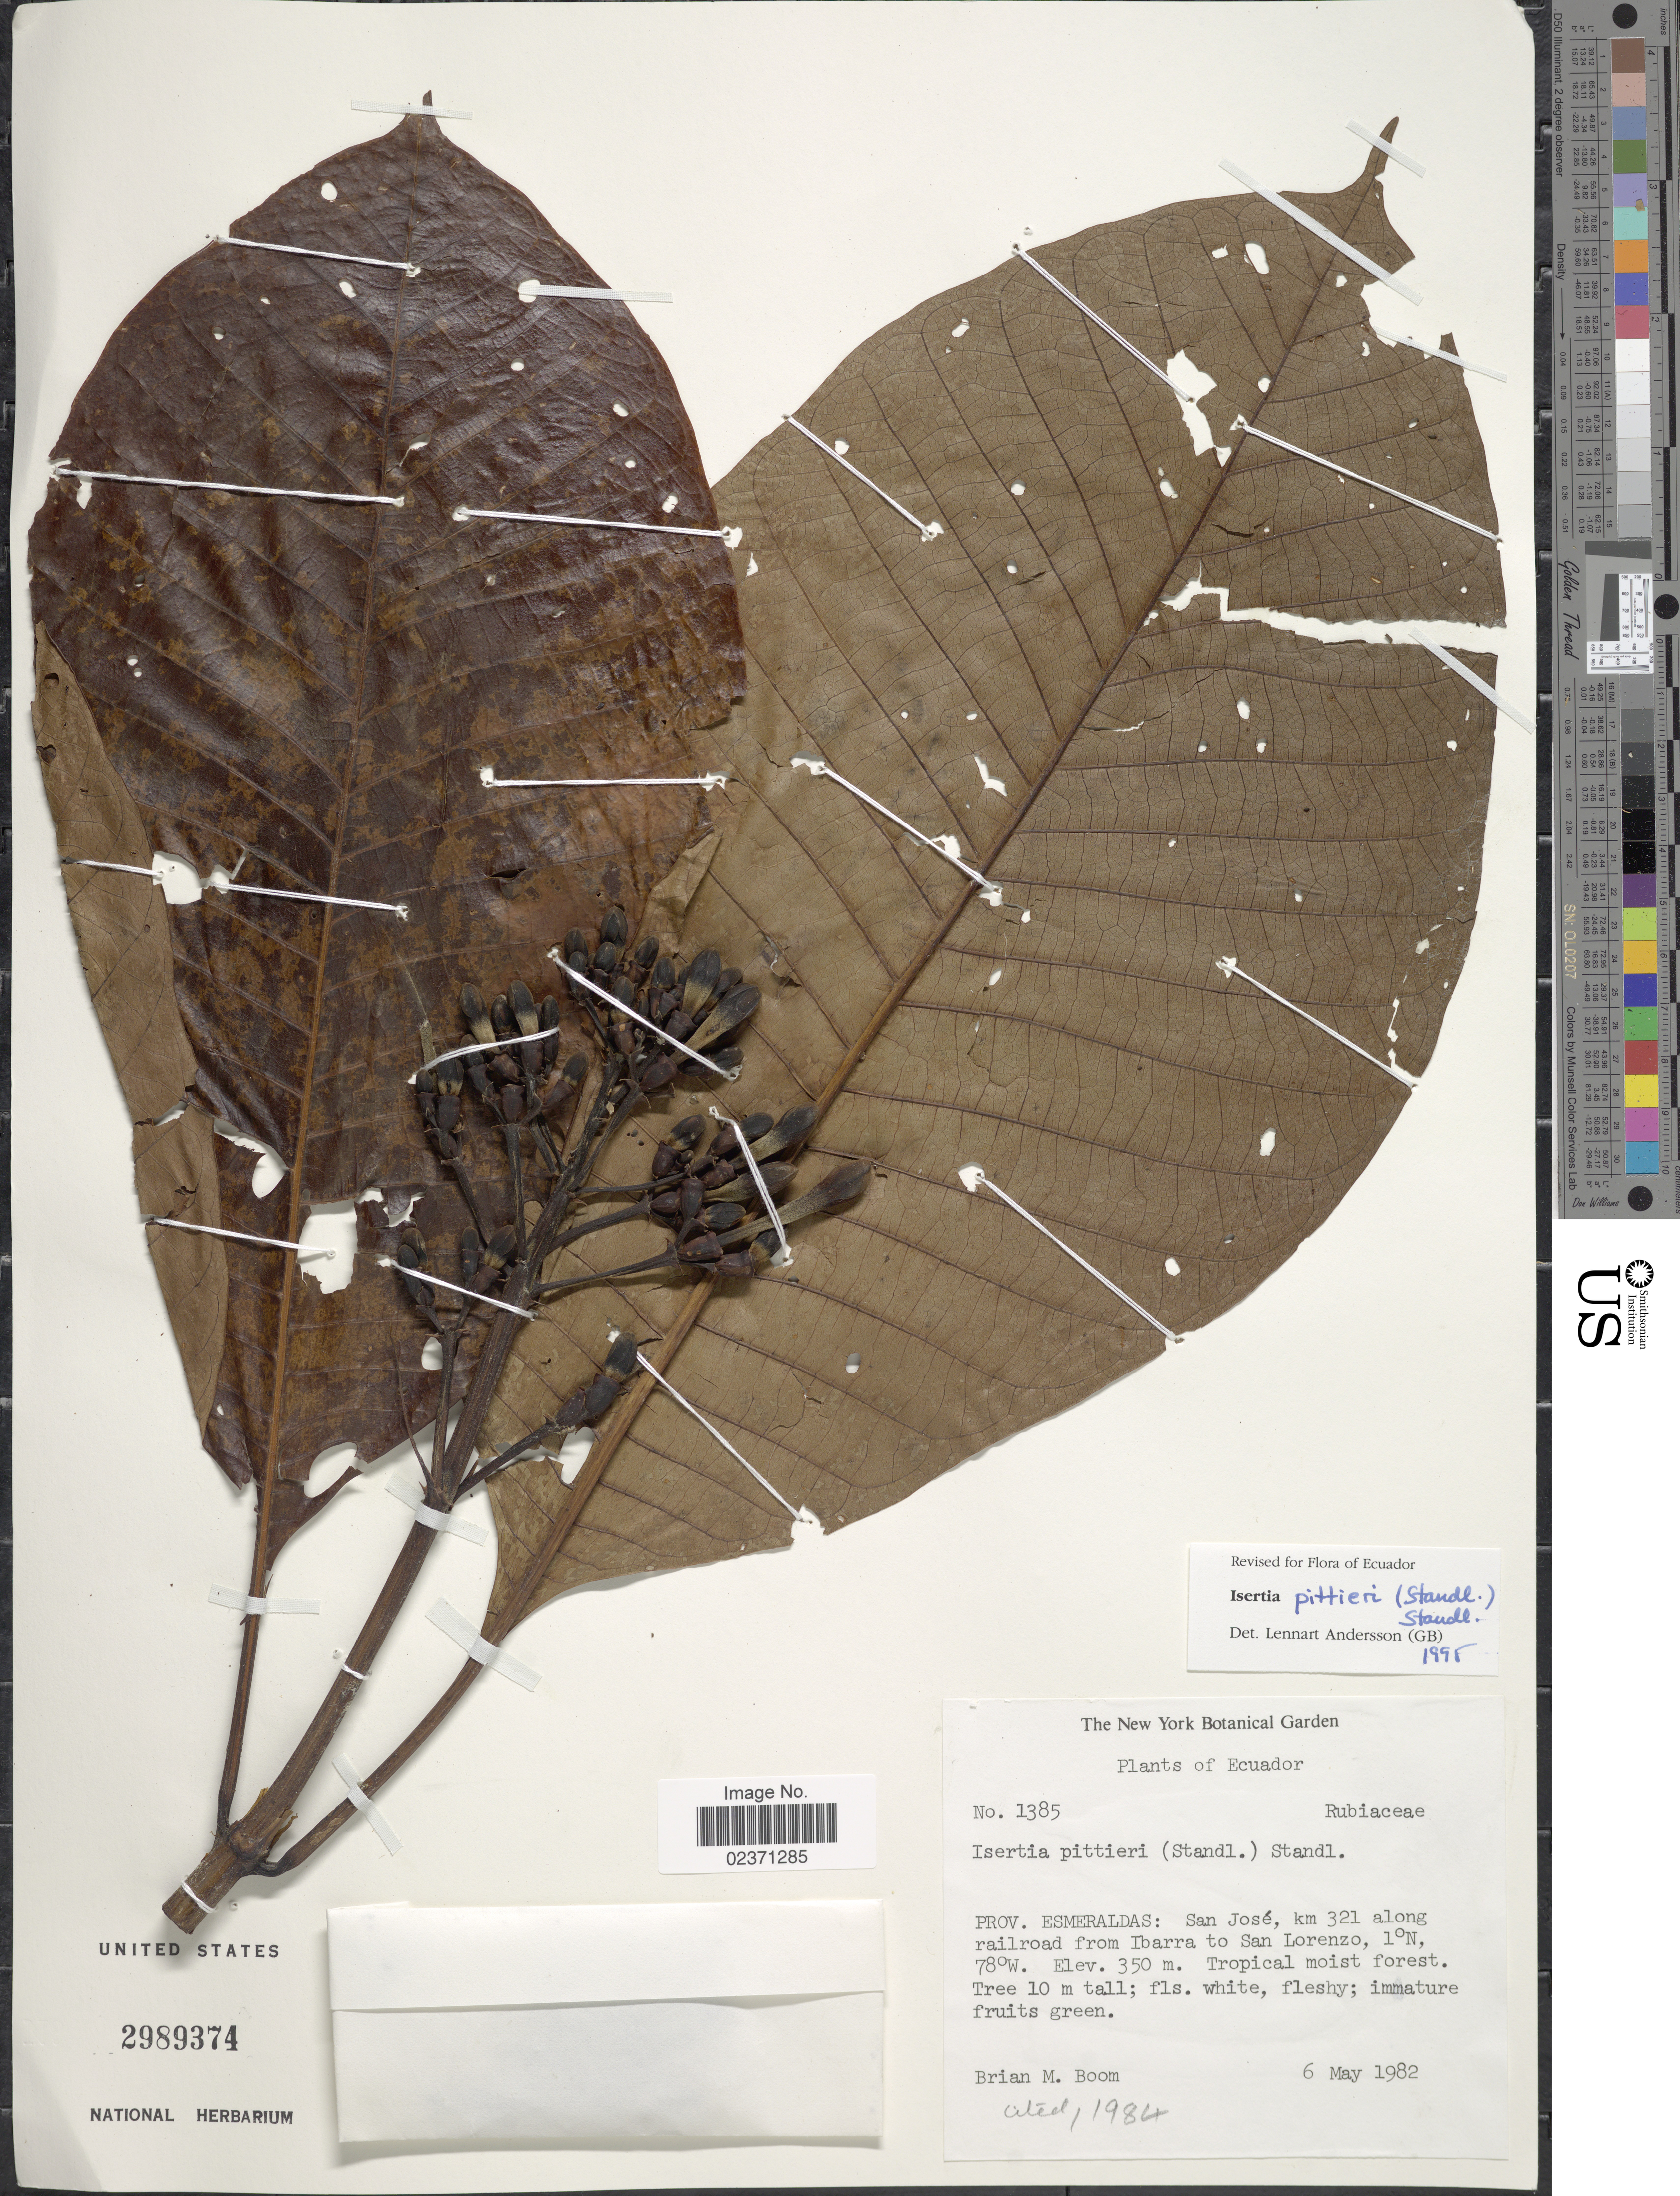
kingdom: Plantae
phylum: Tracheophyta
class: Magnoliopsida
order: Gentianales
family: Rubiaceae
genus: Isertia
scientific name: Isertia pittieri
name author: (Standl.) Standl.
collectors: B. M. Boom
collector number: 1385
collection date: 1982-05-06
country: Ecuador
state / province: Esmeraldas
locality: Prov. Esmeraldas: San Jose, km 321 along railroad from Ibarra to San Lorenzo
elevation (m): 350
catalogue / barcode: US 2989374